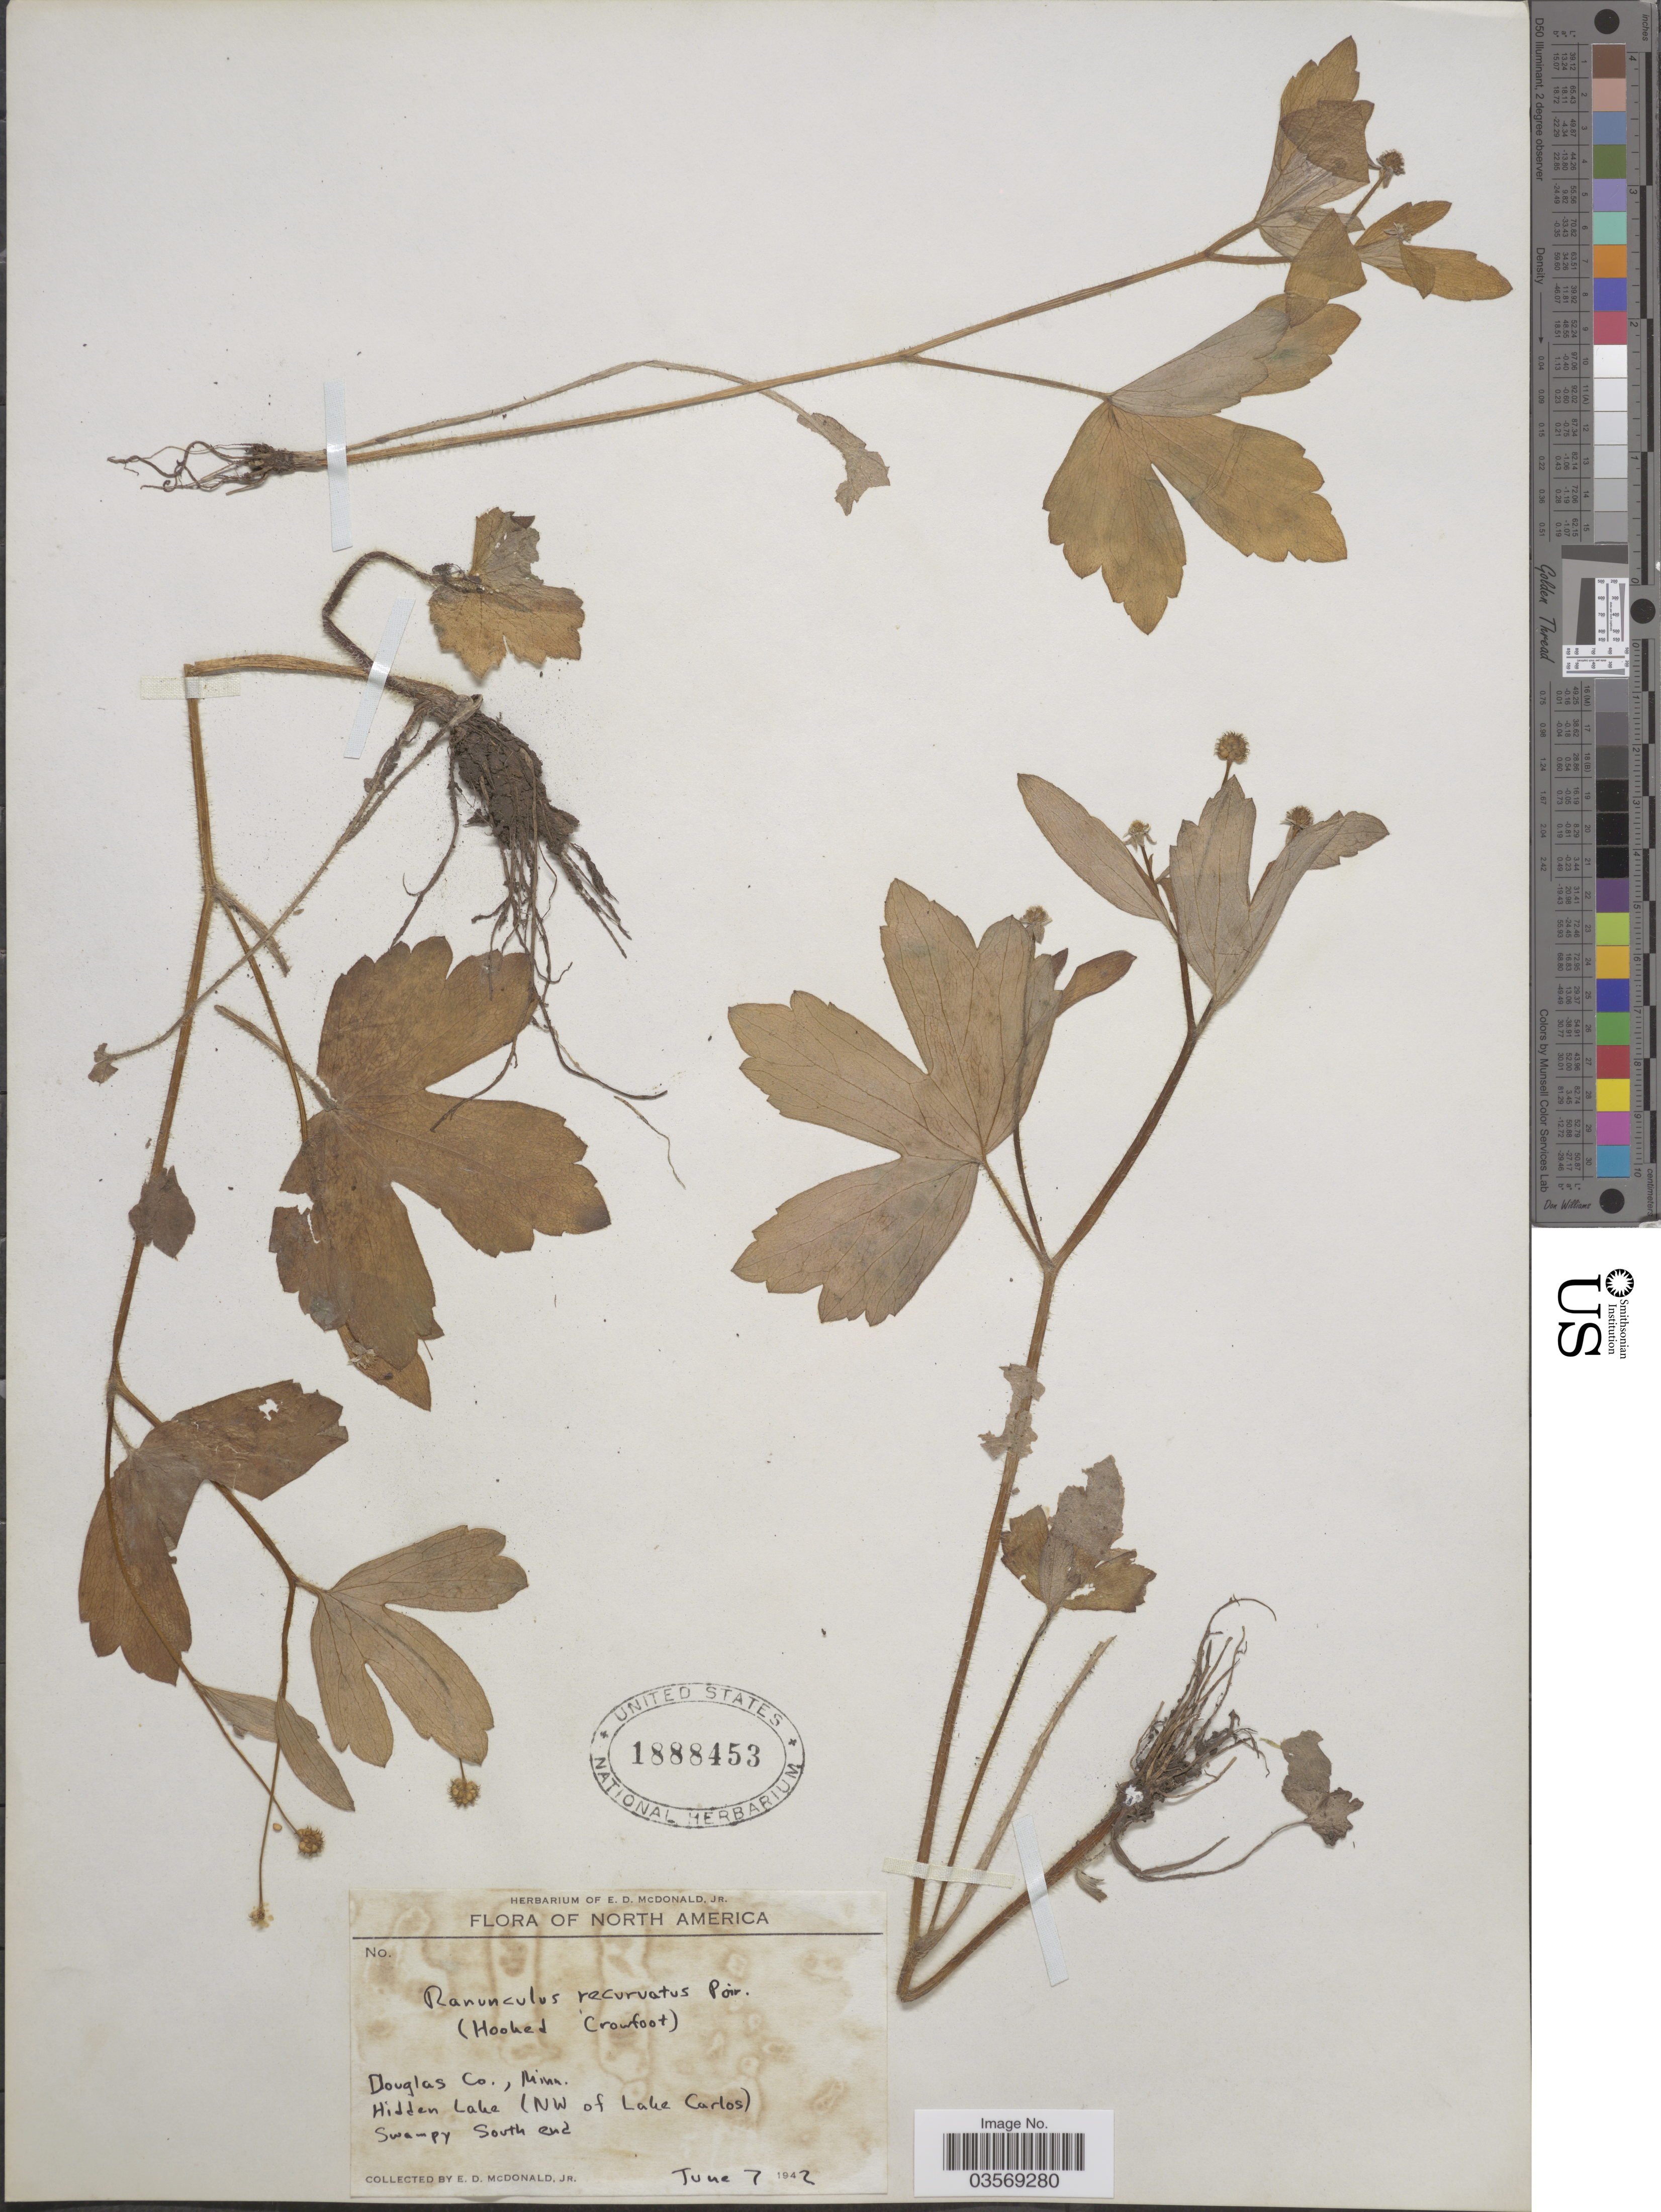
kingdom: Plantae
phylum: Tracheophyta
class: Magnoliopsida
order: Ranunculales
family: Ranunculaceae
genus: Ranunculus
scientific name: Ranunculus recurvatus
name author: Poir.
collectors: E. D. McDonald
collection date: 1942-06-07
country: United States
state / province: Minnesota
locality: Douglas Co. Hidden Lake (NW of Lake Carlos). Swampy South end.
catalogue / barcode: US 1888453